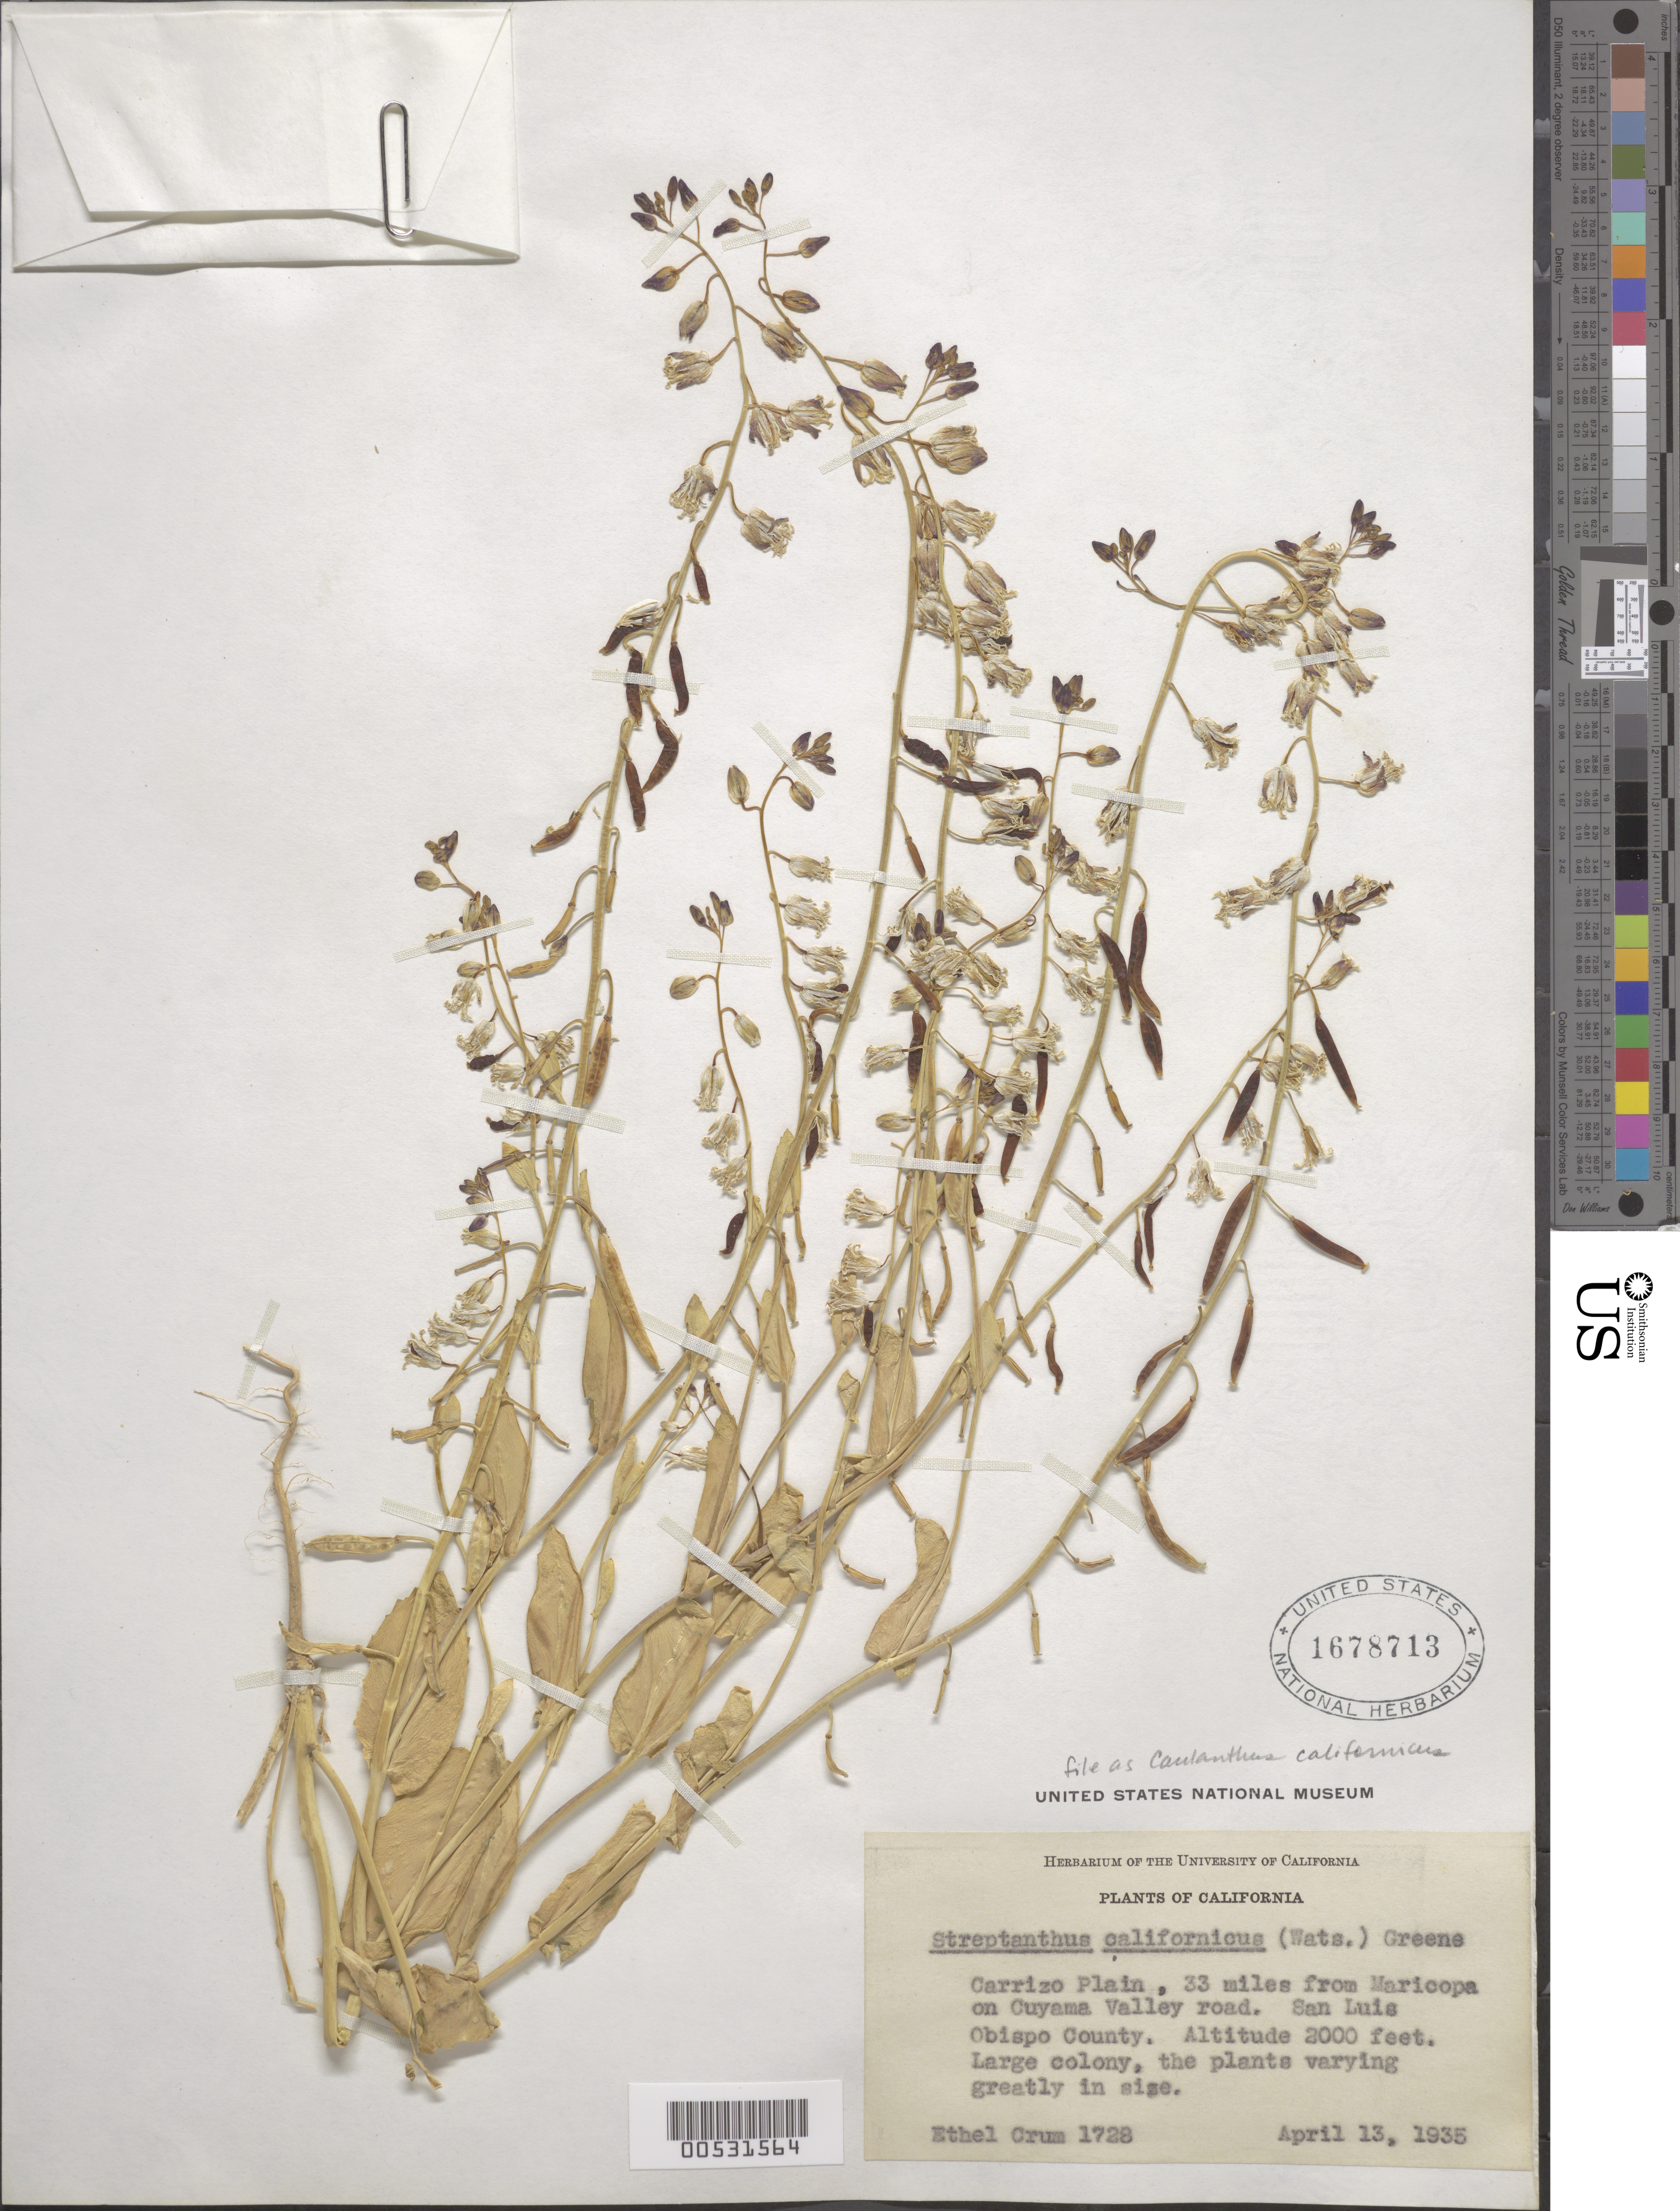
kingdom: Plantae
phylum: Tracheophyta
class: Magnoliopsida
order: Brassicales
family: Brassicaceae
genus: Caulanthus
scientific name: Caulanthus californicus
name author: S. Watson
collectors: E. Crum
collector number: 1728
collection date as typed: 13 Apr 1935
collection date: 1935-04-13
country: United States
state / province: California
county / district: San Luis Obispo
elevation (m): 609.6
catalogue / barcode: US 1678713